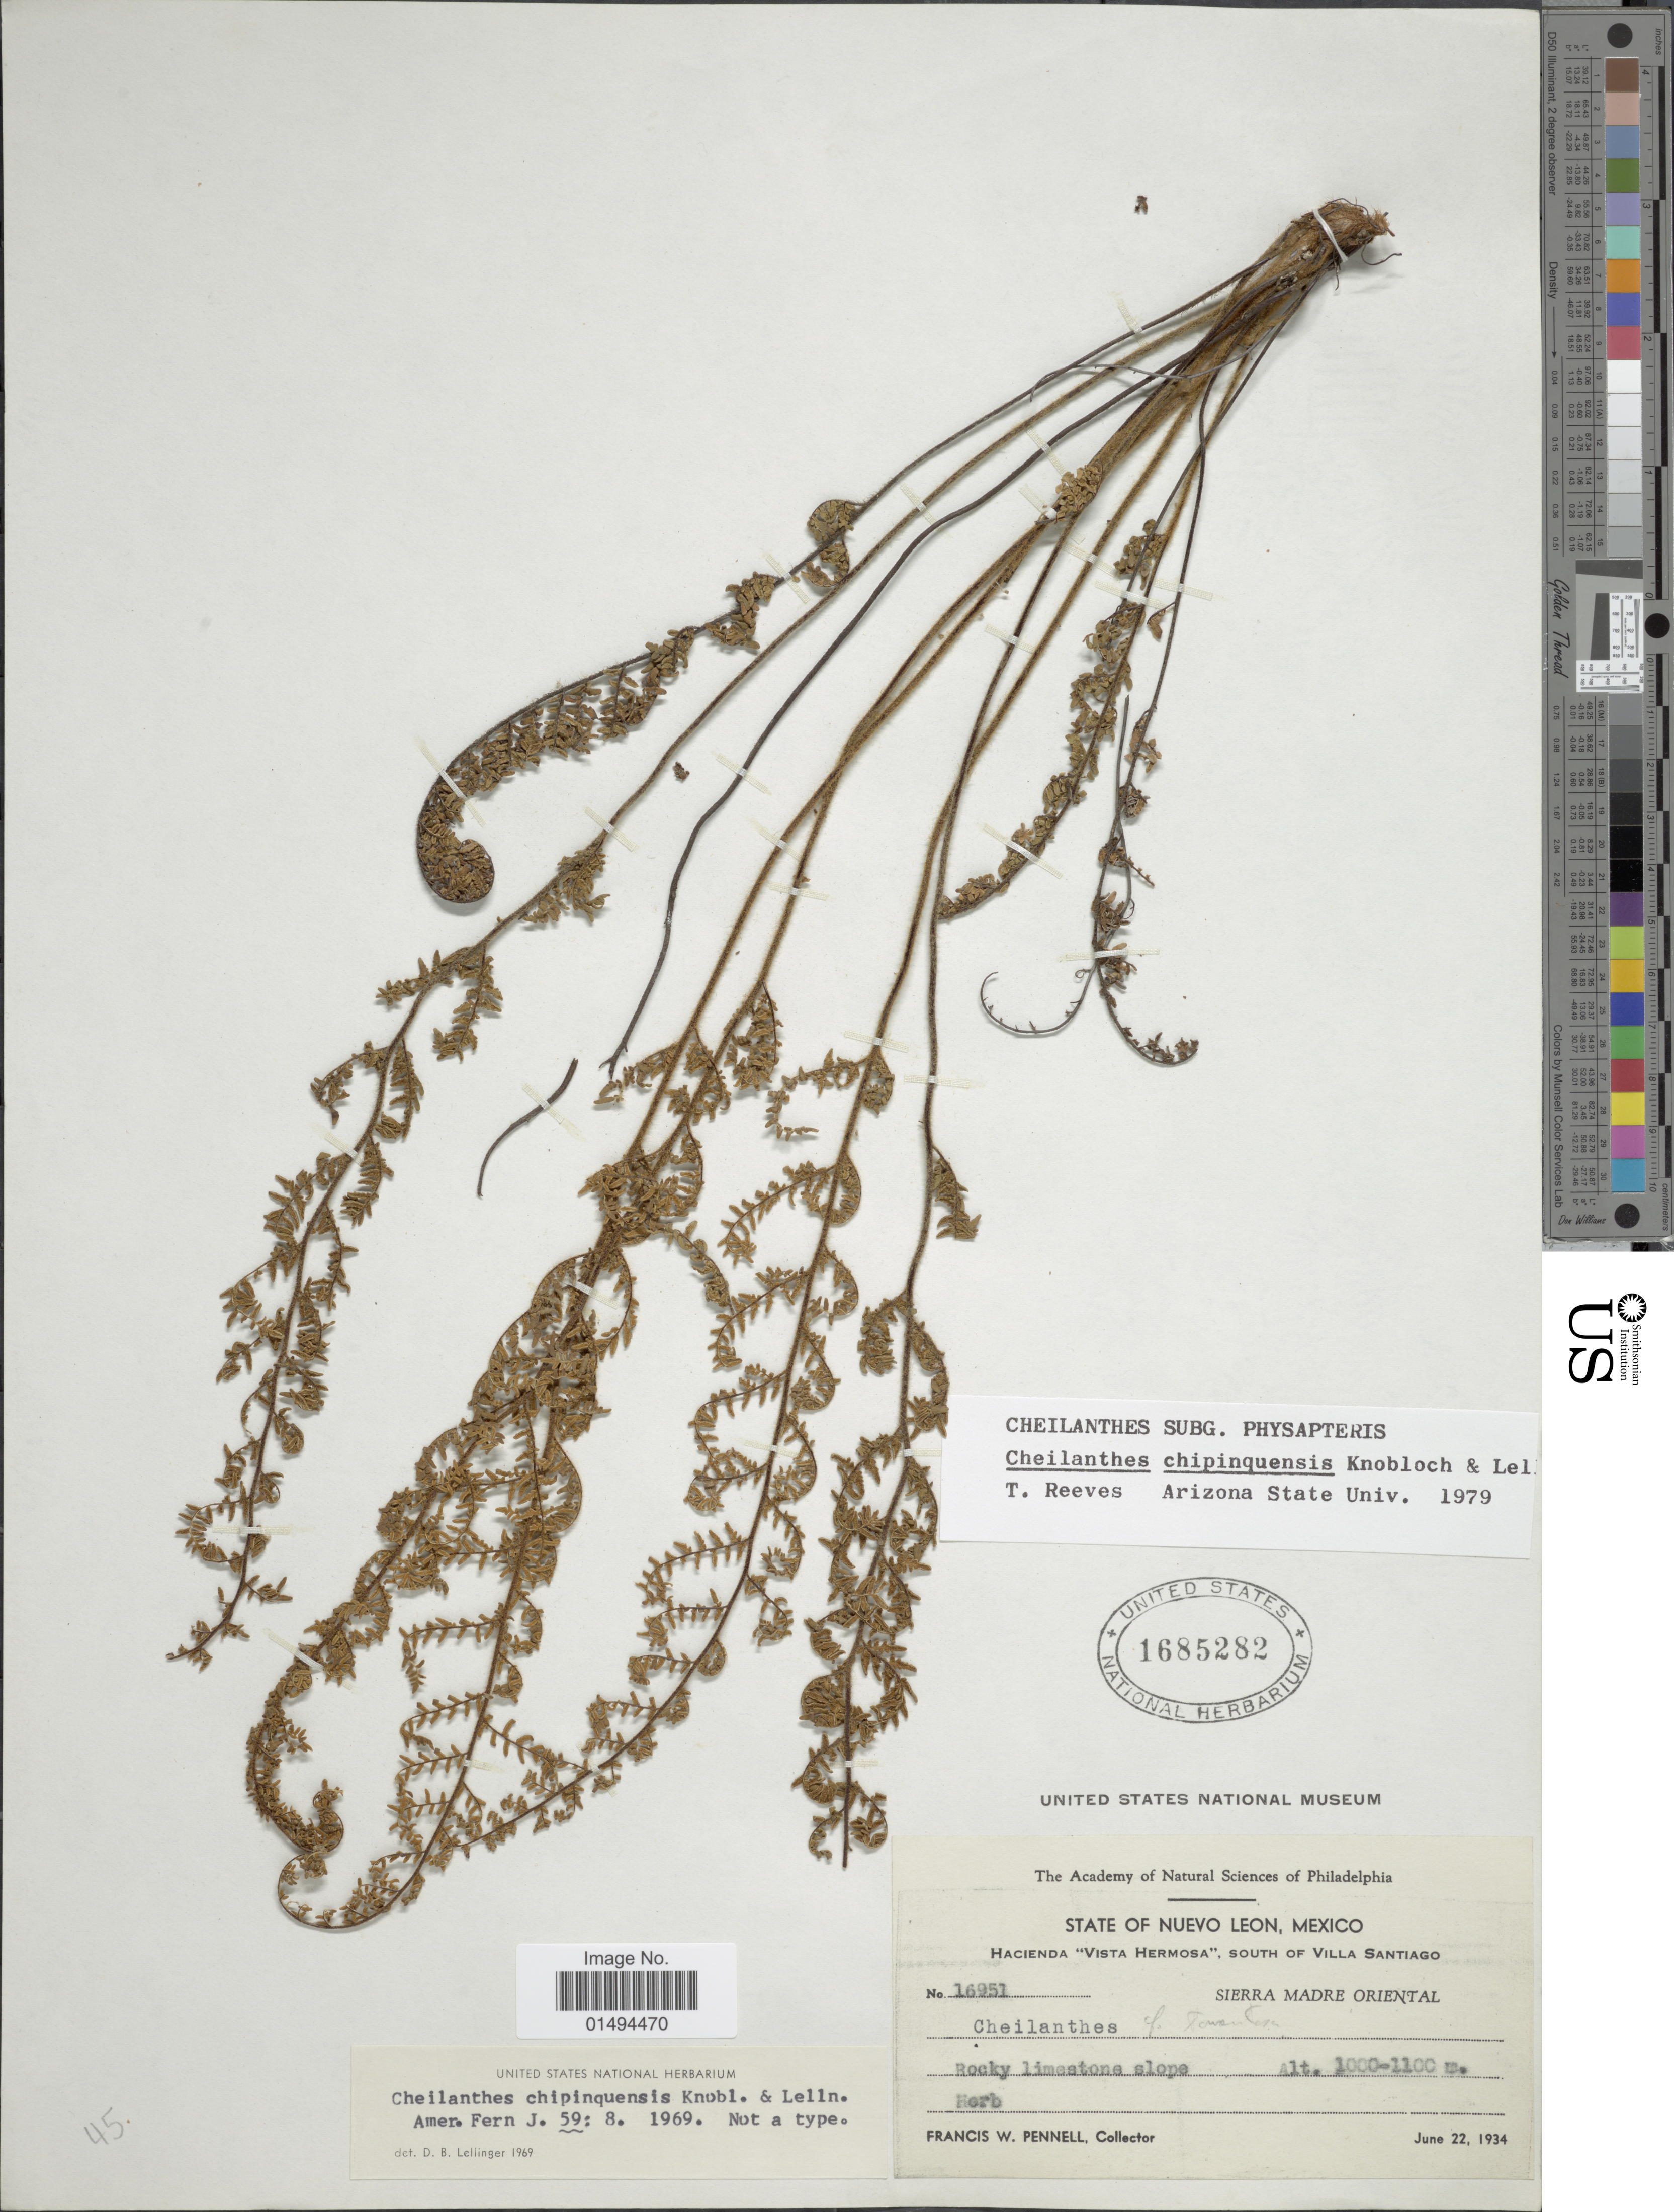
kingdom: Plantae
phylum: Tracheophyta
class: Polypodiopsida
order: Polypodiales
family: Pteridaceae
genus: Myriopteris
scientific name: Myriopteris chipinquensis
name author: (Knobloch & Lellinger) Grusz & Windham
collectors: F. W. Pennell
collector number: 16951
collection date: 1934-06-22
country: Mexico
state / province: Nuevo León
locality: Hacienda "Vista hermose", south of Villa santiago, Sierra Madre Oriental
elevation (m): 1000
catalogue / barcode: US 1685282